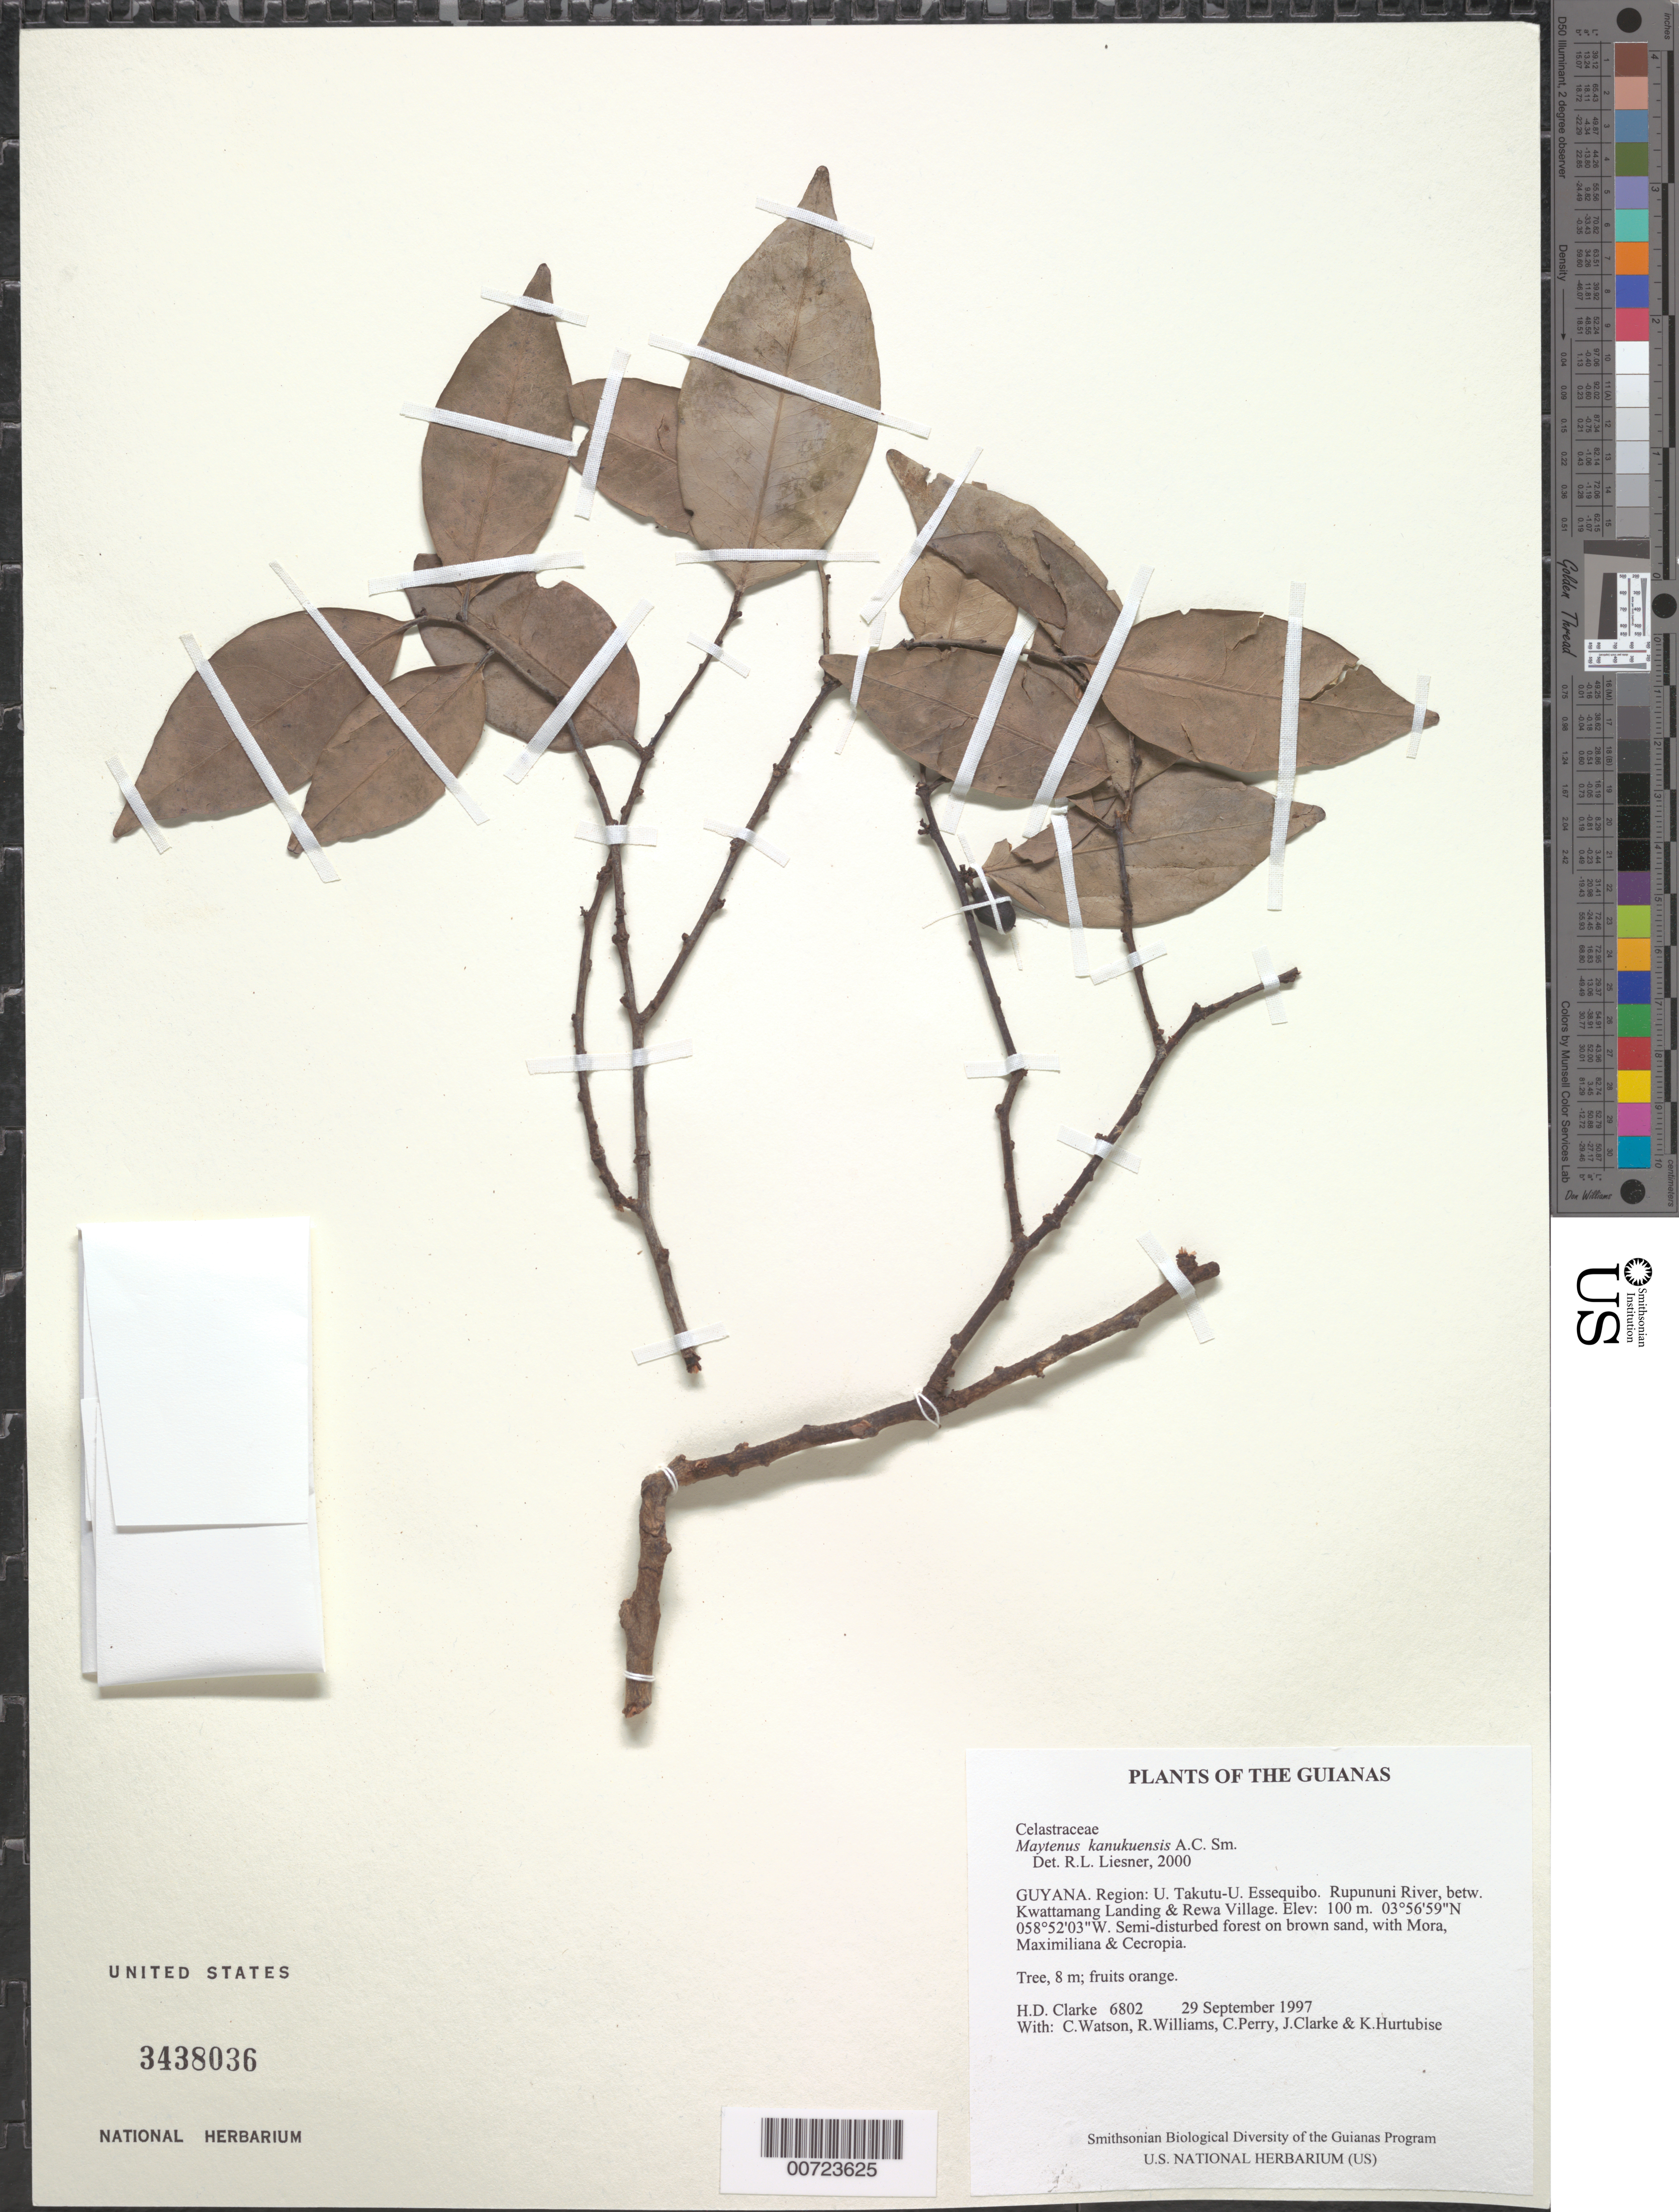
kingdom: Plantae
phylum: Tracheophyta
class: Magnoliopsida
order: Celastrales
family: Celastraceae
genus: Maytenus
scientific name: Maytenus kanukuensis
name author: A.C. Sm.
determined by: Liesner, R. L.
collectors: H. D. Clarke, C. Watson, R. Williams, C. Perry, J. Clarke & K. Hurtubise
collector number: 6802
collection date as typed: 29 September 1997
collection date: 1997-09-29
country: Guyana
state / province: U. Takutu-U. Essequibo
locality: Rupununi River, betw. Kwattamang Landing & Rewa Village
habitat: Semi-disturbed forest on brown sand, with Mora, Maximiliana & Cecropia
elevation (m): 100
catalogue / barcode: US 3438036